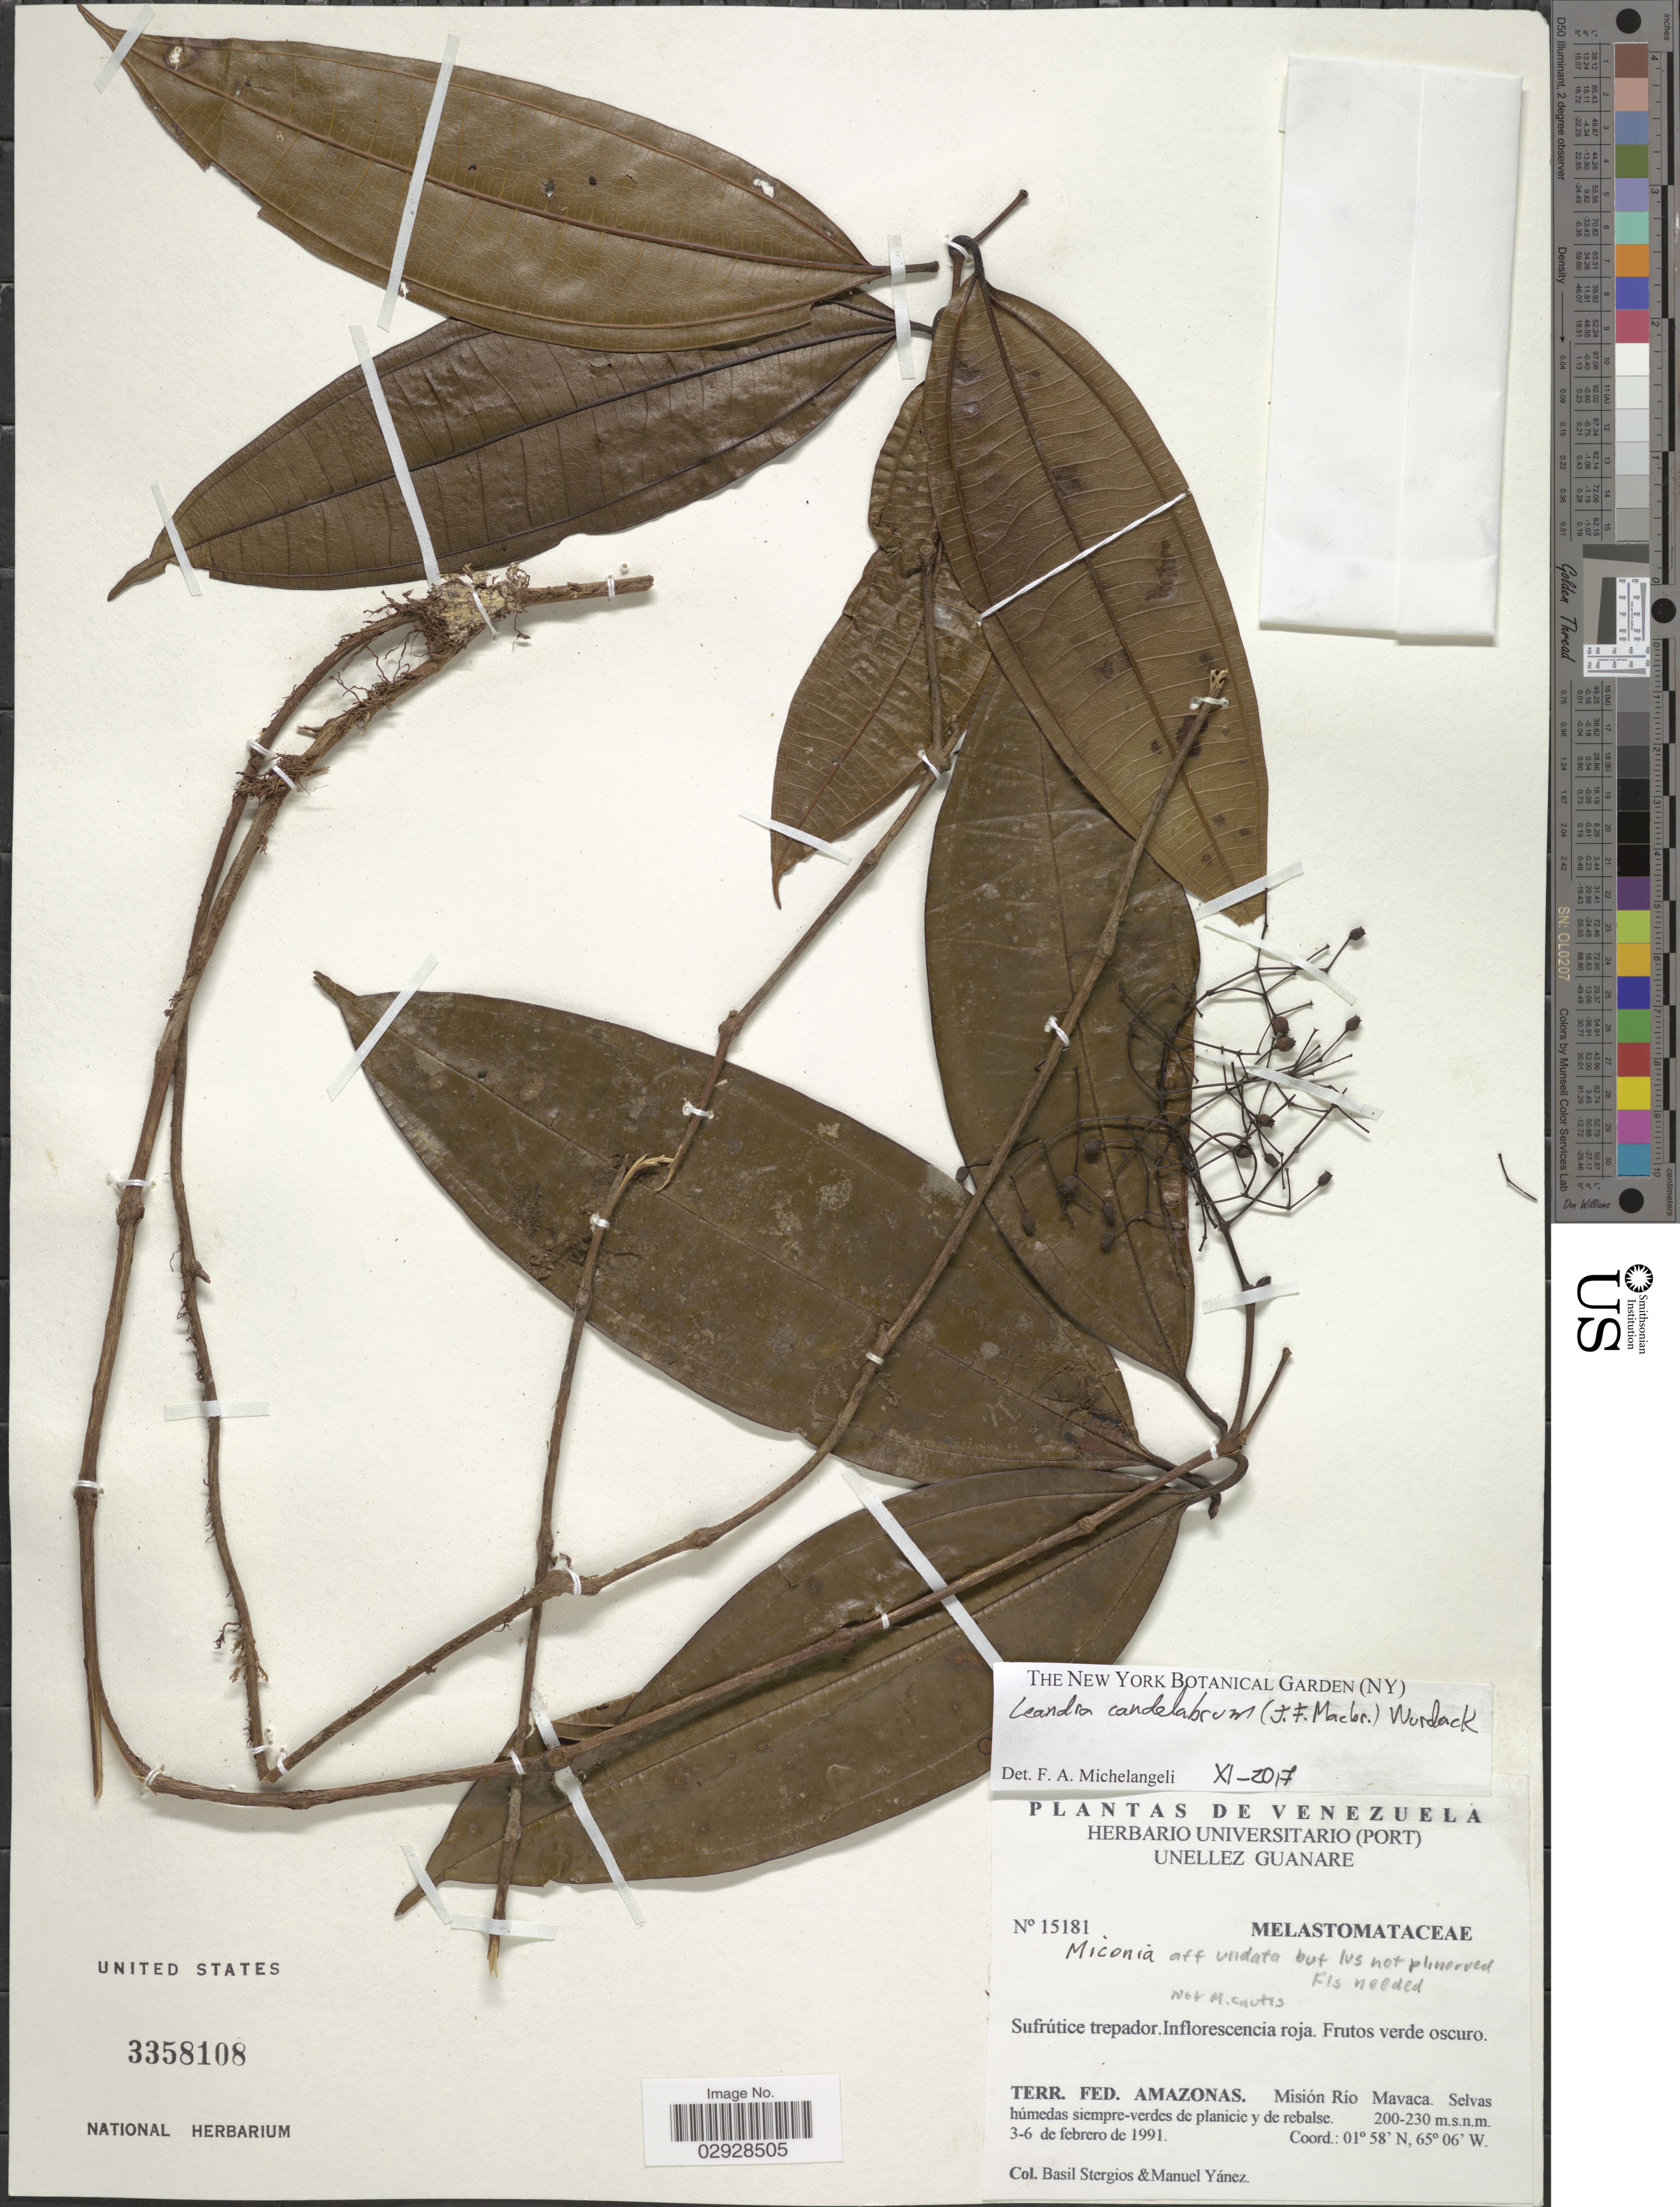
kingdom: Plantae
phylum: Tracheophyta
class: Magnoliopsida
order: Myrtales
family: Melastomataceae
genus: Leandra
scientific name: Leandra candelabrum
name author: (J.F. Macbr.) Wurdack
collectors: B. G. Stergios & M. Yanez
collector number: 15181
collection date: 1991-02-03/1991-02-06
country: Venezuela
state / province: Amazonas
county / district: Río Negro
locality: Misión Río Mavaca.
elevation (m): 200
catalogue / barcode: US 3358108